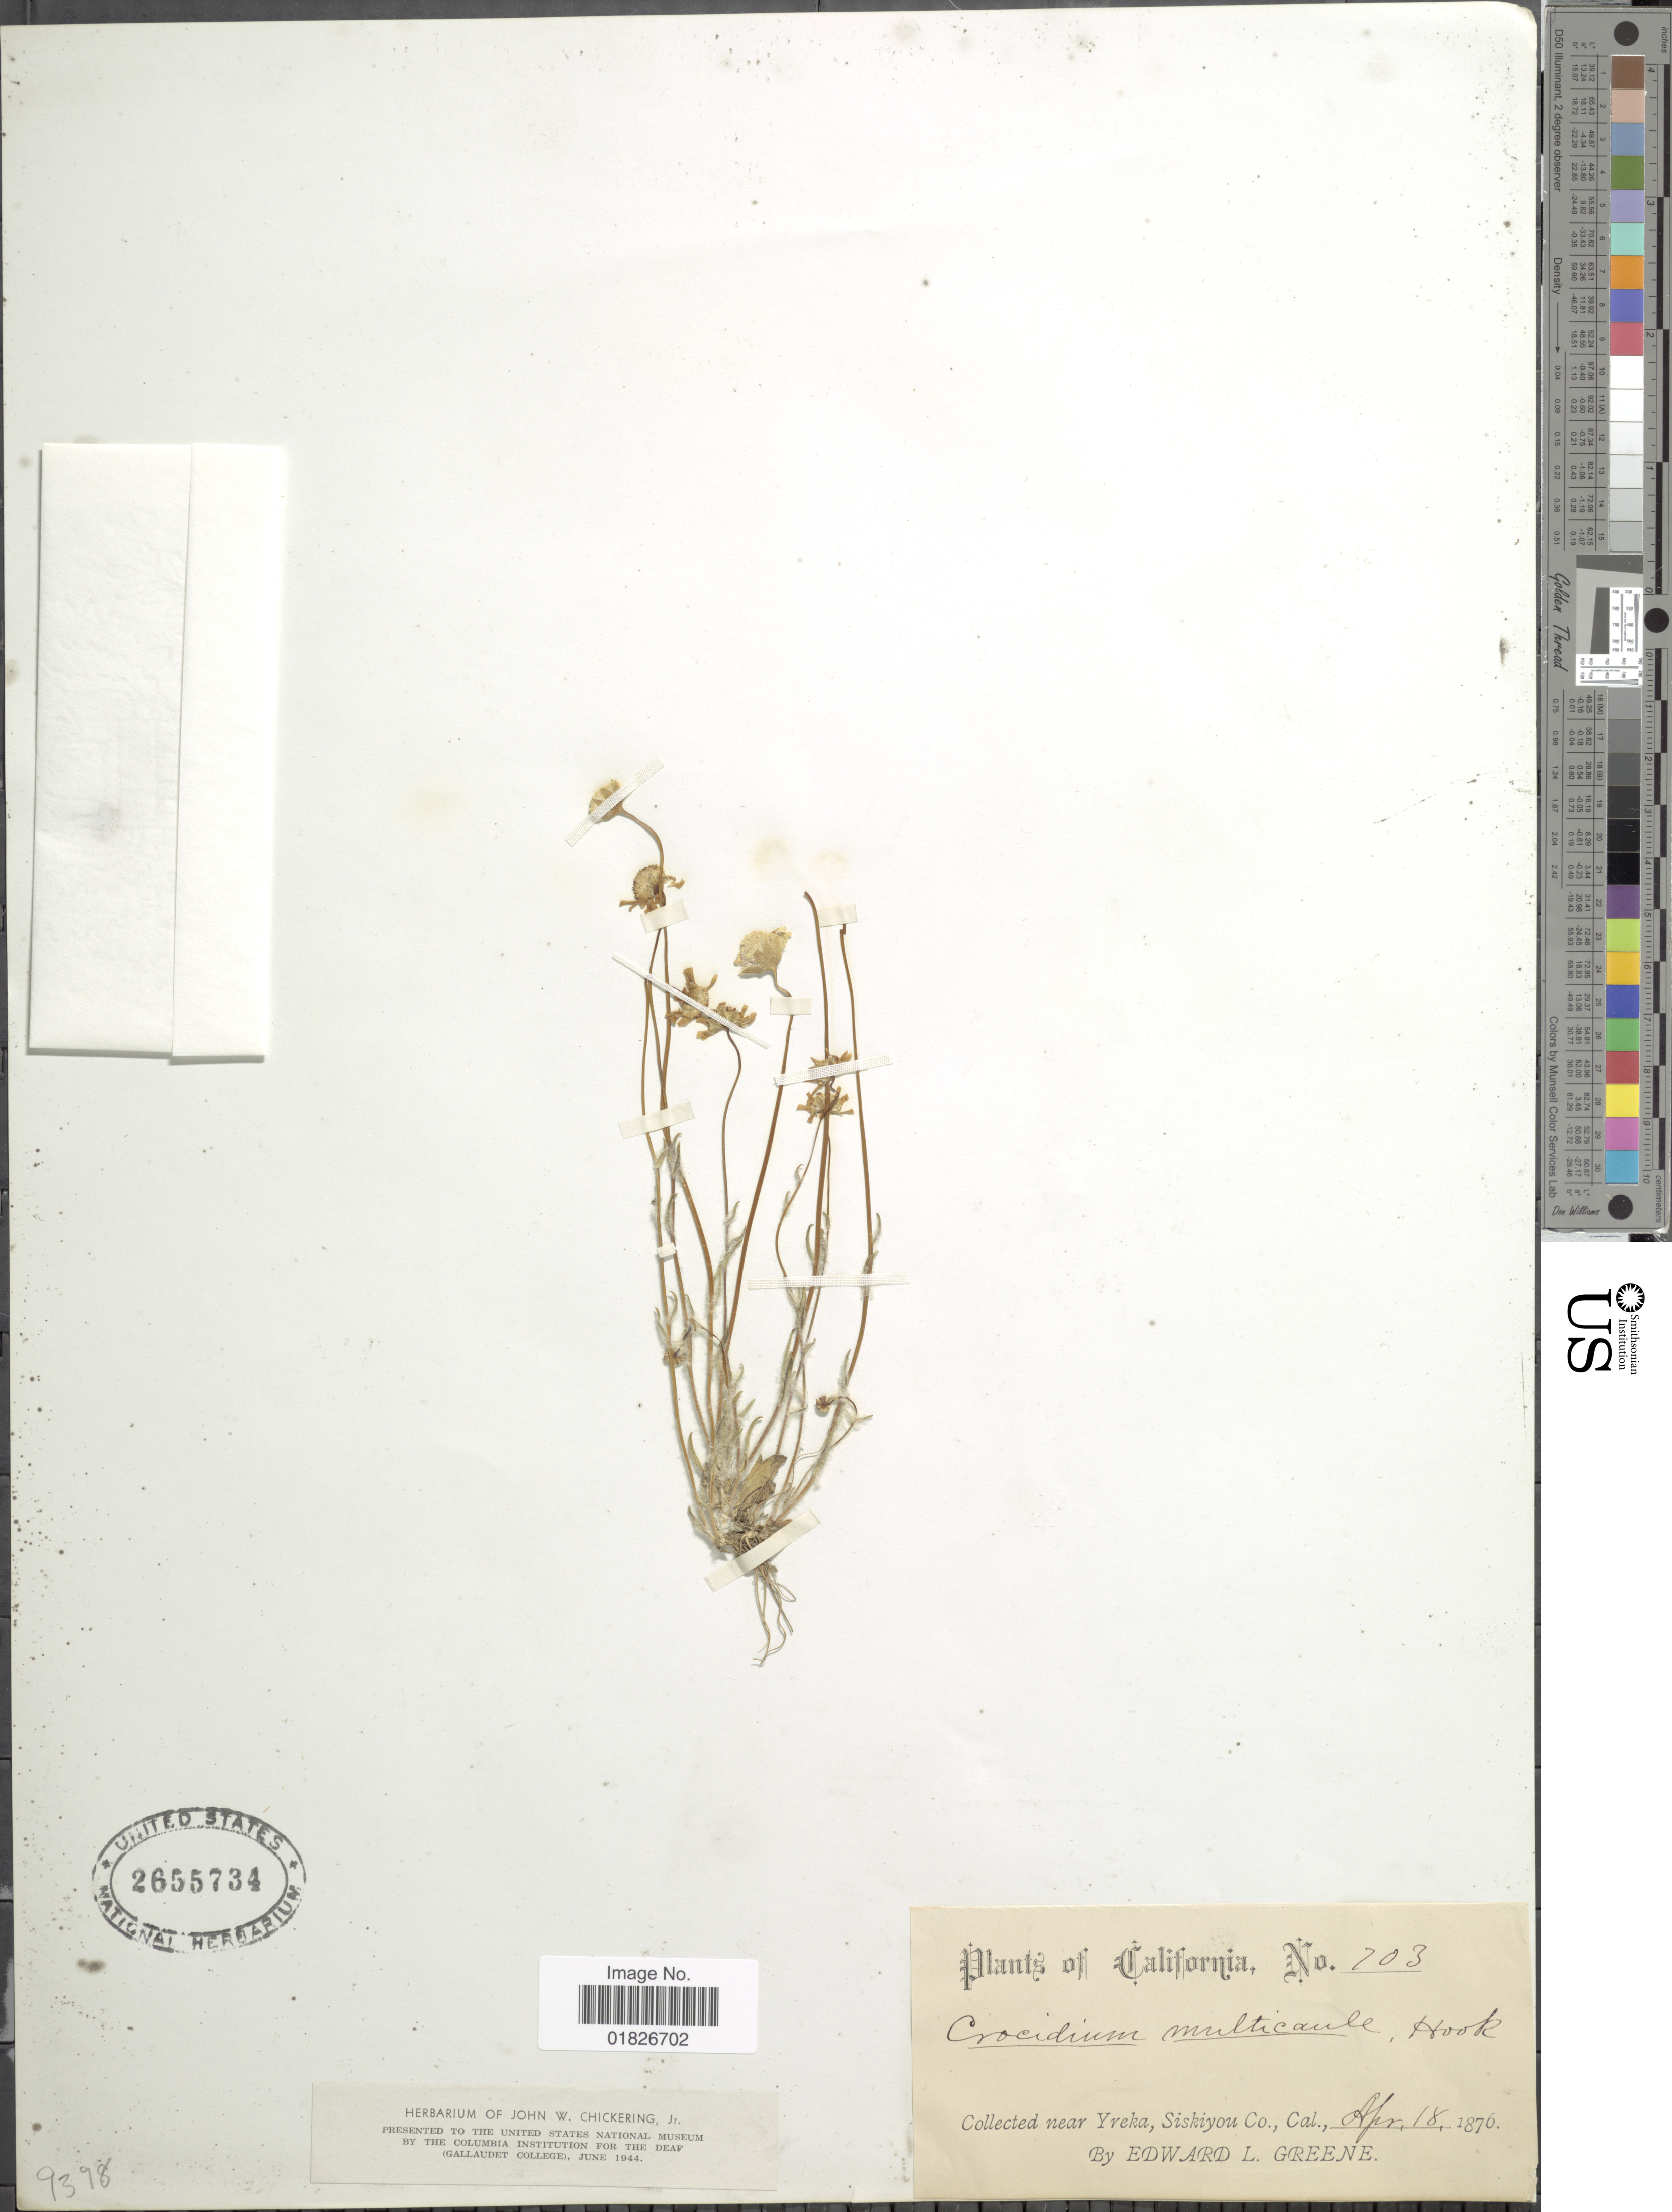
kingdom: Plantae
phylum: Tracheophyta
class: Magnoliopsida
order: Asterales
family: Asteraceae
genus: Crocidium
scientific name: Crocidium multicaule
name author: Hook.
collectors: E. L. Greene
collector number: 703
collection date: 1876-04-18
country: United States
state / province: California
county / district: Siskiyou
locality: Near Yreka, Siskiyou Co., Cal.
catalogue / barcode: US 2655734